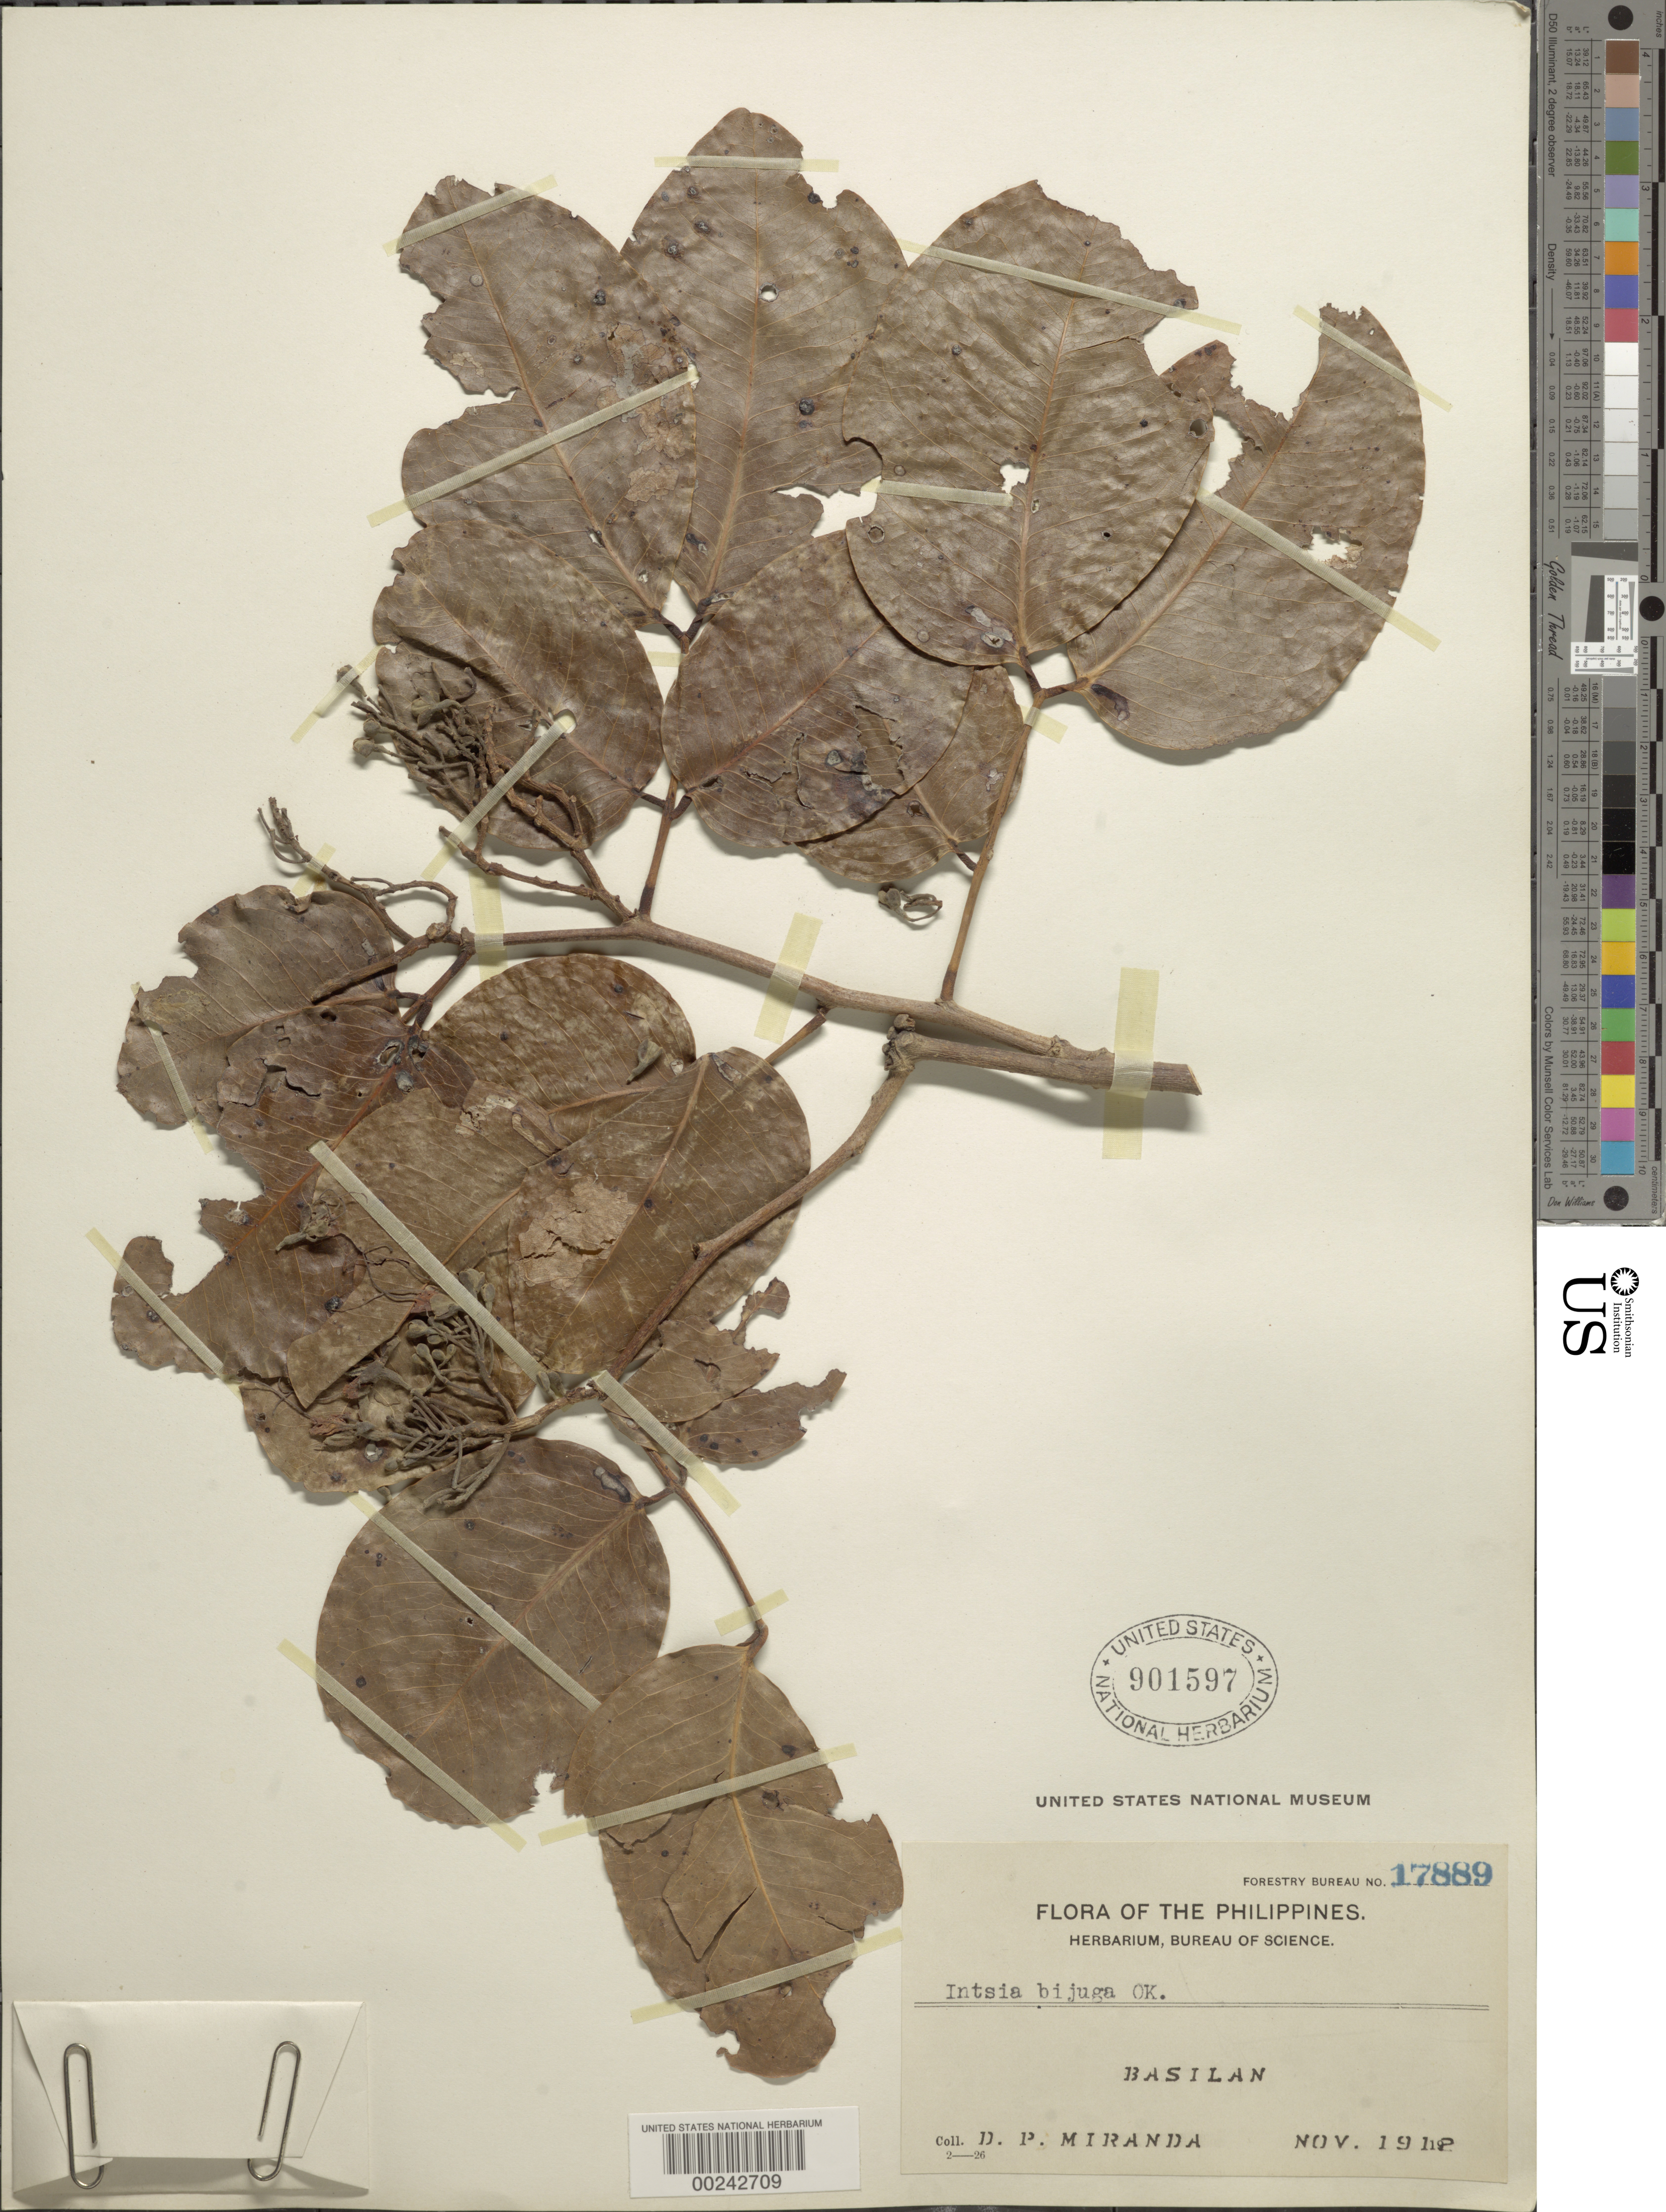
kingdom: Plantae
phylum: Tracheophyta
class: Magnoliopsida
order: Fabales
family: Fabaceae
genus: Intsia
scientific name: Intsia bijuga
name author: (Colebr.) Kuntze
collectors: D. P. Miranda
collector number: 17889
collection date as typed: Nov 1912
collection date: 1912-11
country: Philippines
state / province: Muslim Mindanao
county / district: Basilan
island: Basilan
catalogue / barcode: US 901597